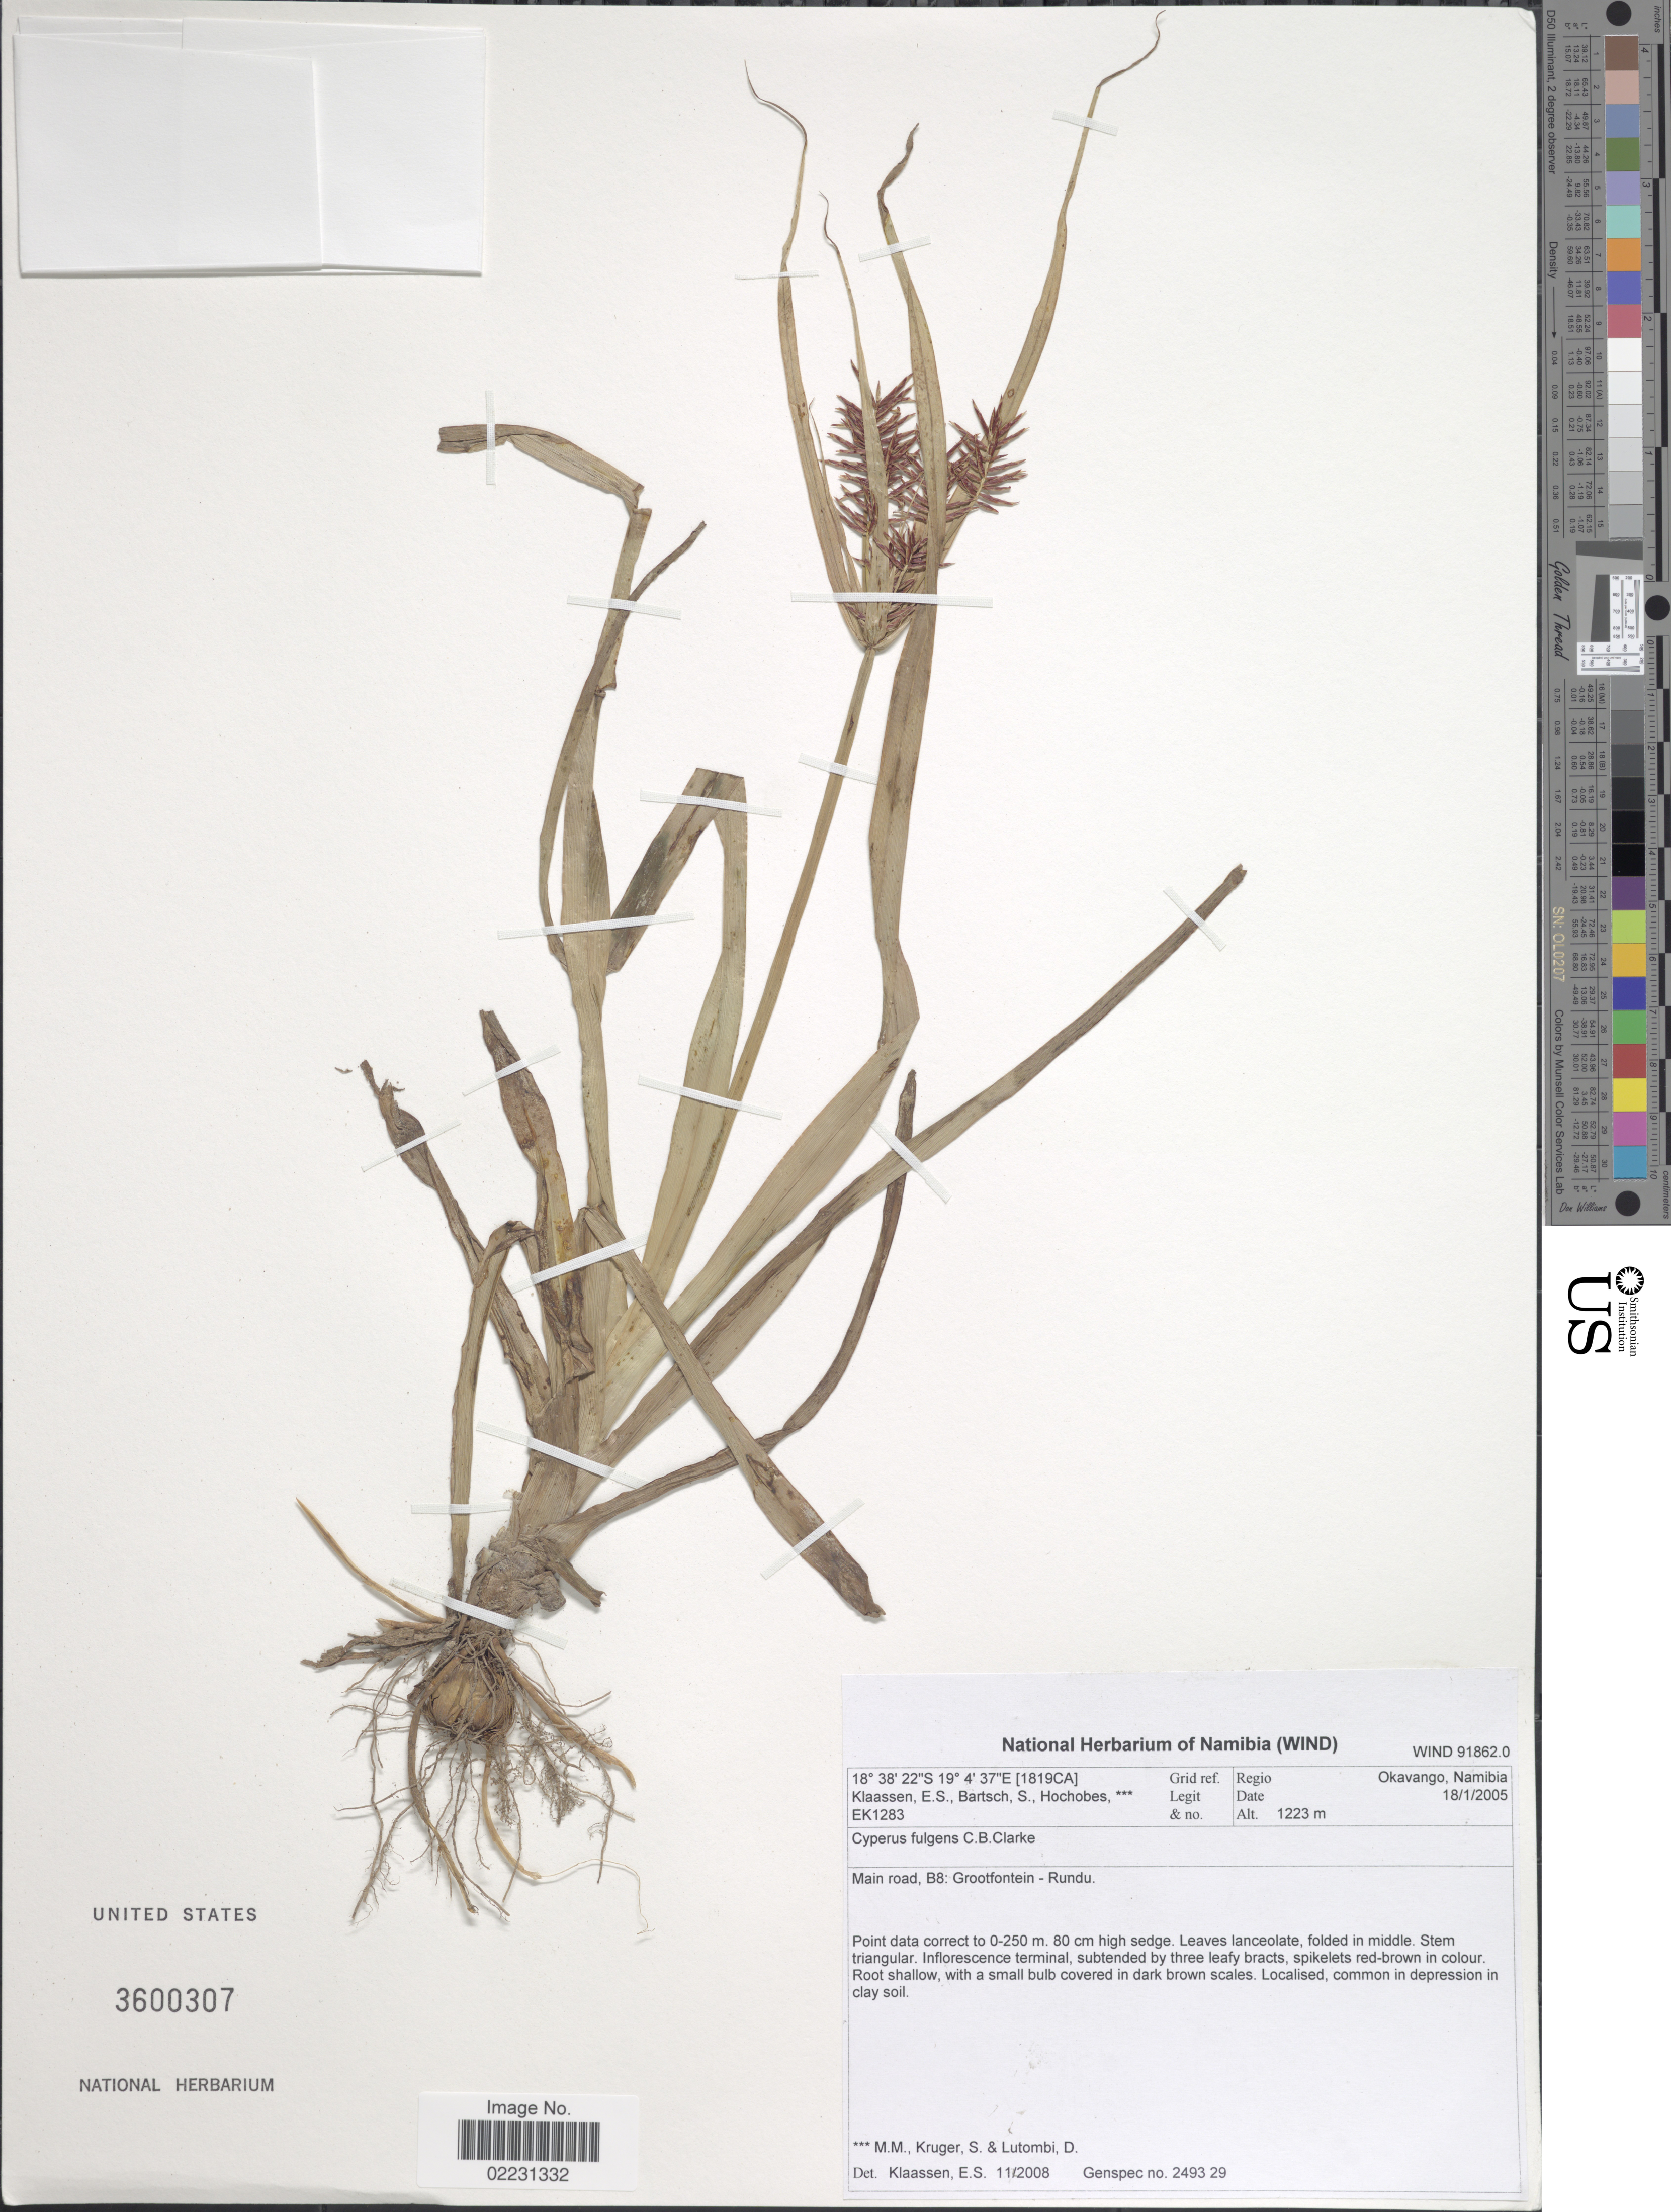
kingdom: Plantae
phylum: Tracheophyta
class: Liliopsida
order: Poales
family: Cyperaceae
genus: Cyperus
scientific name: Cyperus fulgens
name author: C.B. Clarke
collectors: E. S. Klaassen, S. Bartsch, M. Hochobes, S. Kruger & D. Lutombi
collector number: EK1283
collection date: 2005-01-18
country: Namibia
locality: Okavango. Main road, B8: Grootfontein - Rundu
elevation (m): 1223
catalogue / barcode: US 3600307